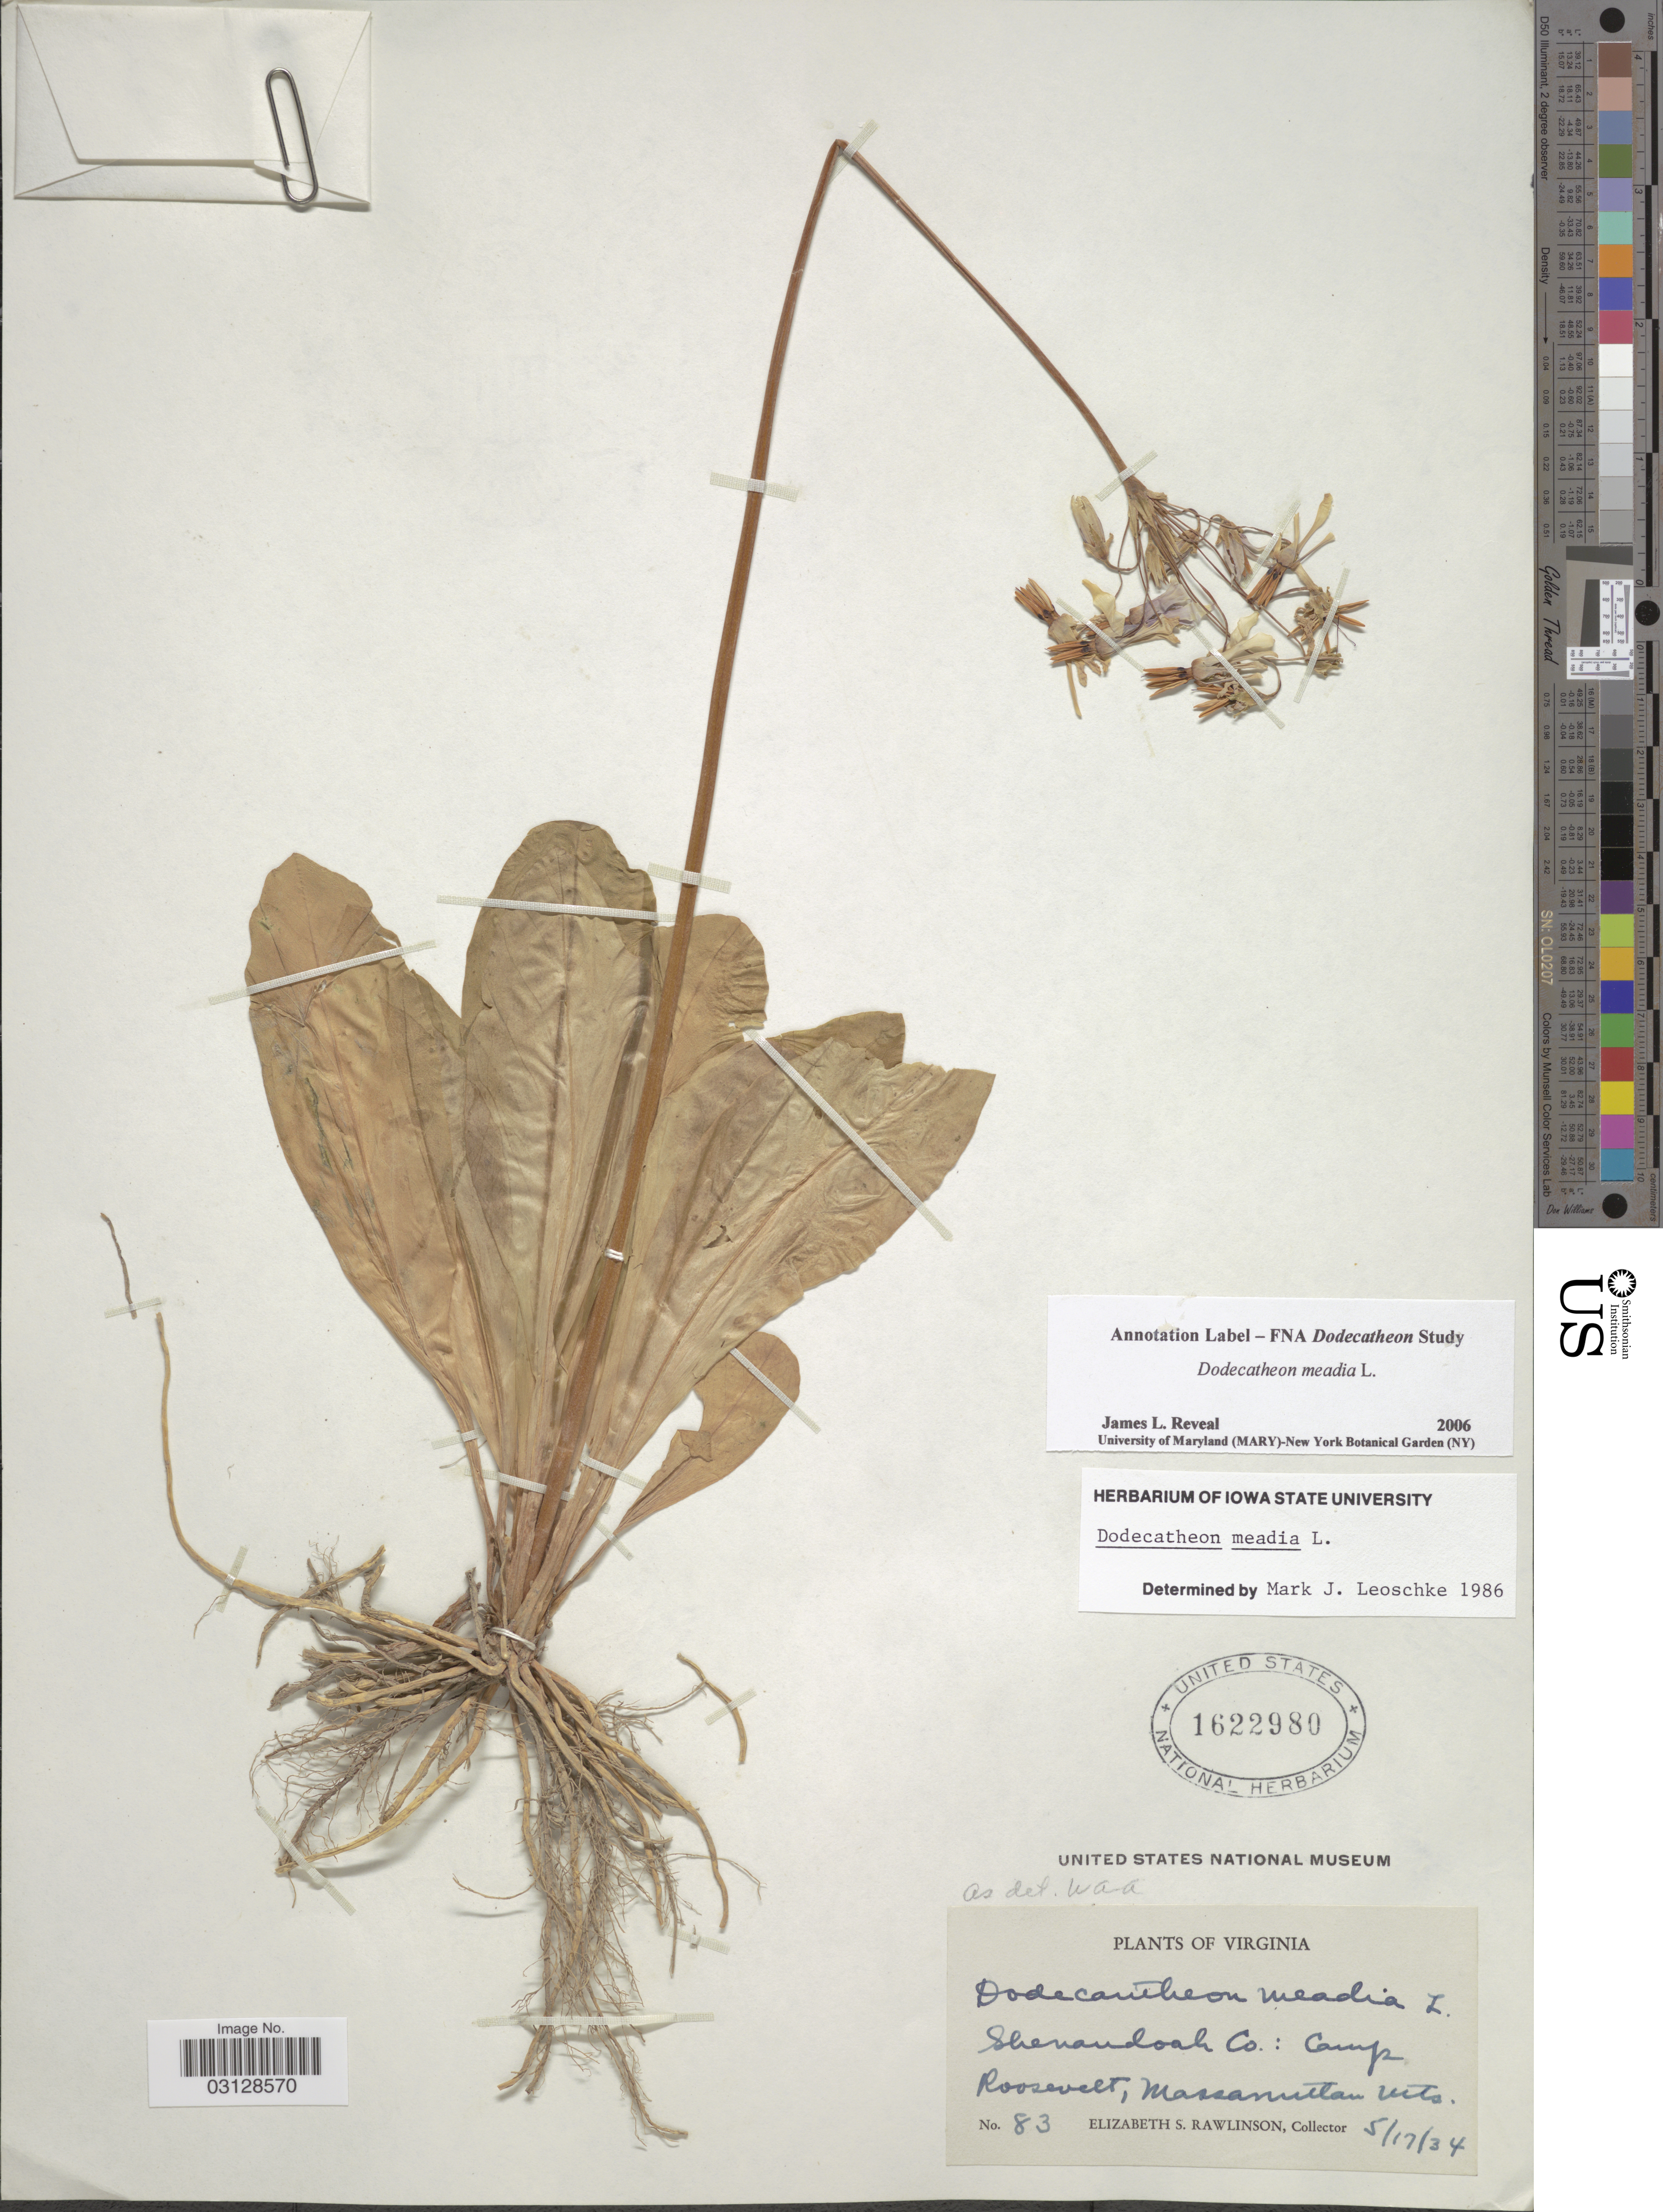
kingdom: Plantae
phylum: Tracheophyta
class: Magnoliopsida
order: Ericales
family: Primulaceae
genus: Dodecatheon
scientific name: Dodecatheon meadia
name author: L.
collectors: E. S. Rawlinson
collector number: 83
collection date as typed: Transcribed d/m/y: 17/5/34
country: United States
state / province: Virginia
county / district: Shenandoah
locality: Shenandoah Co.: Camp Roosevelt, Massanuttan Mts.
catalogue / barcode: US 1622980